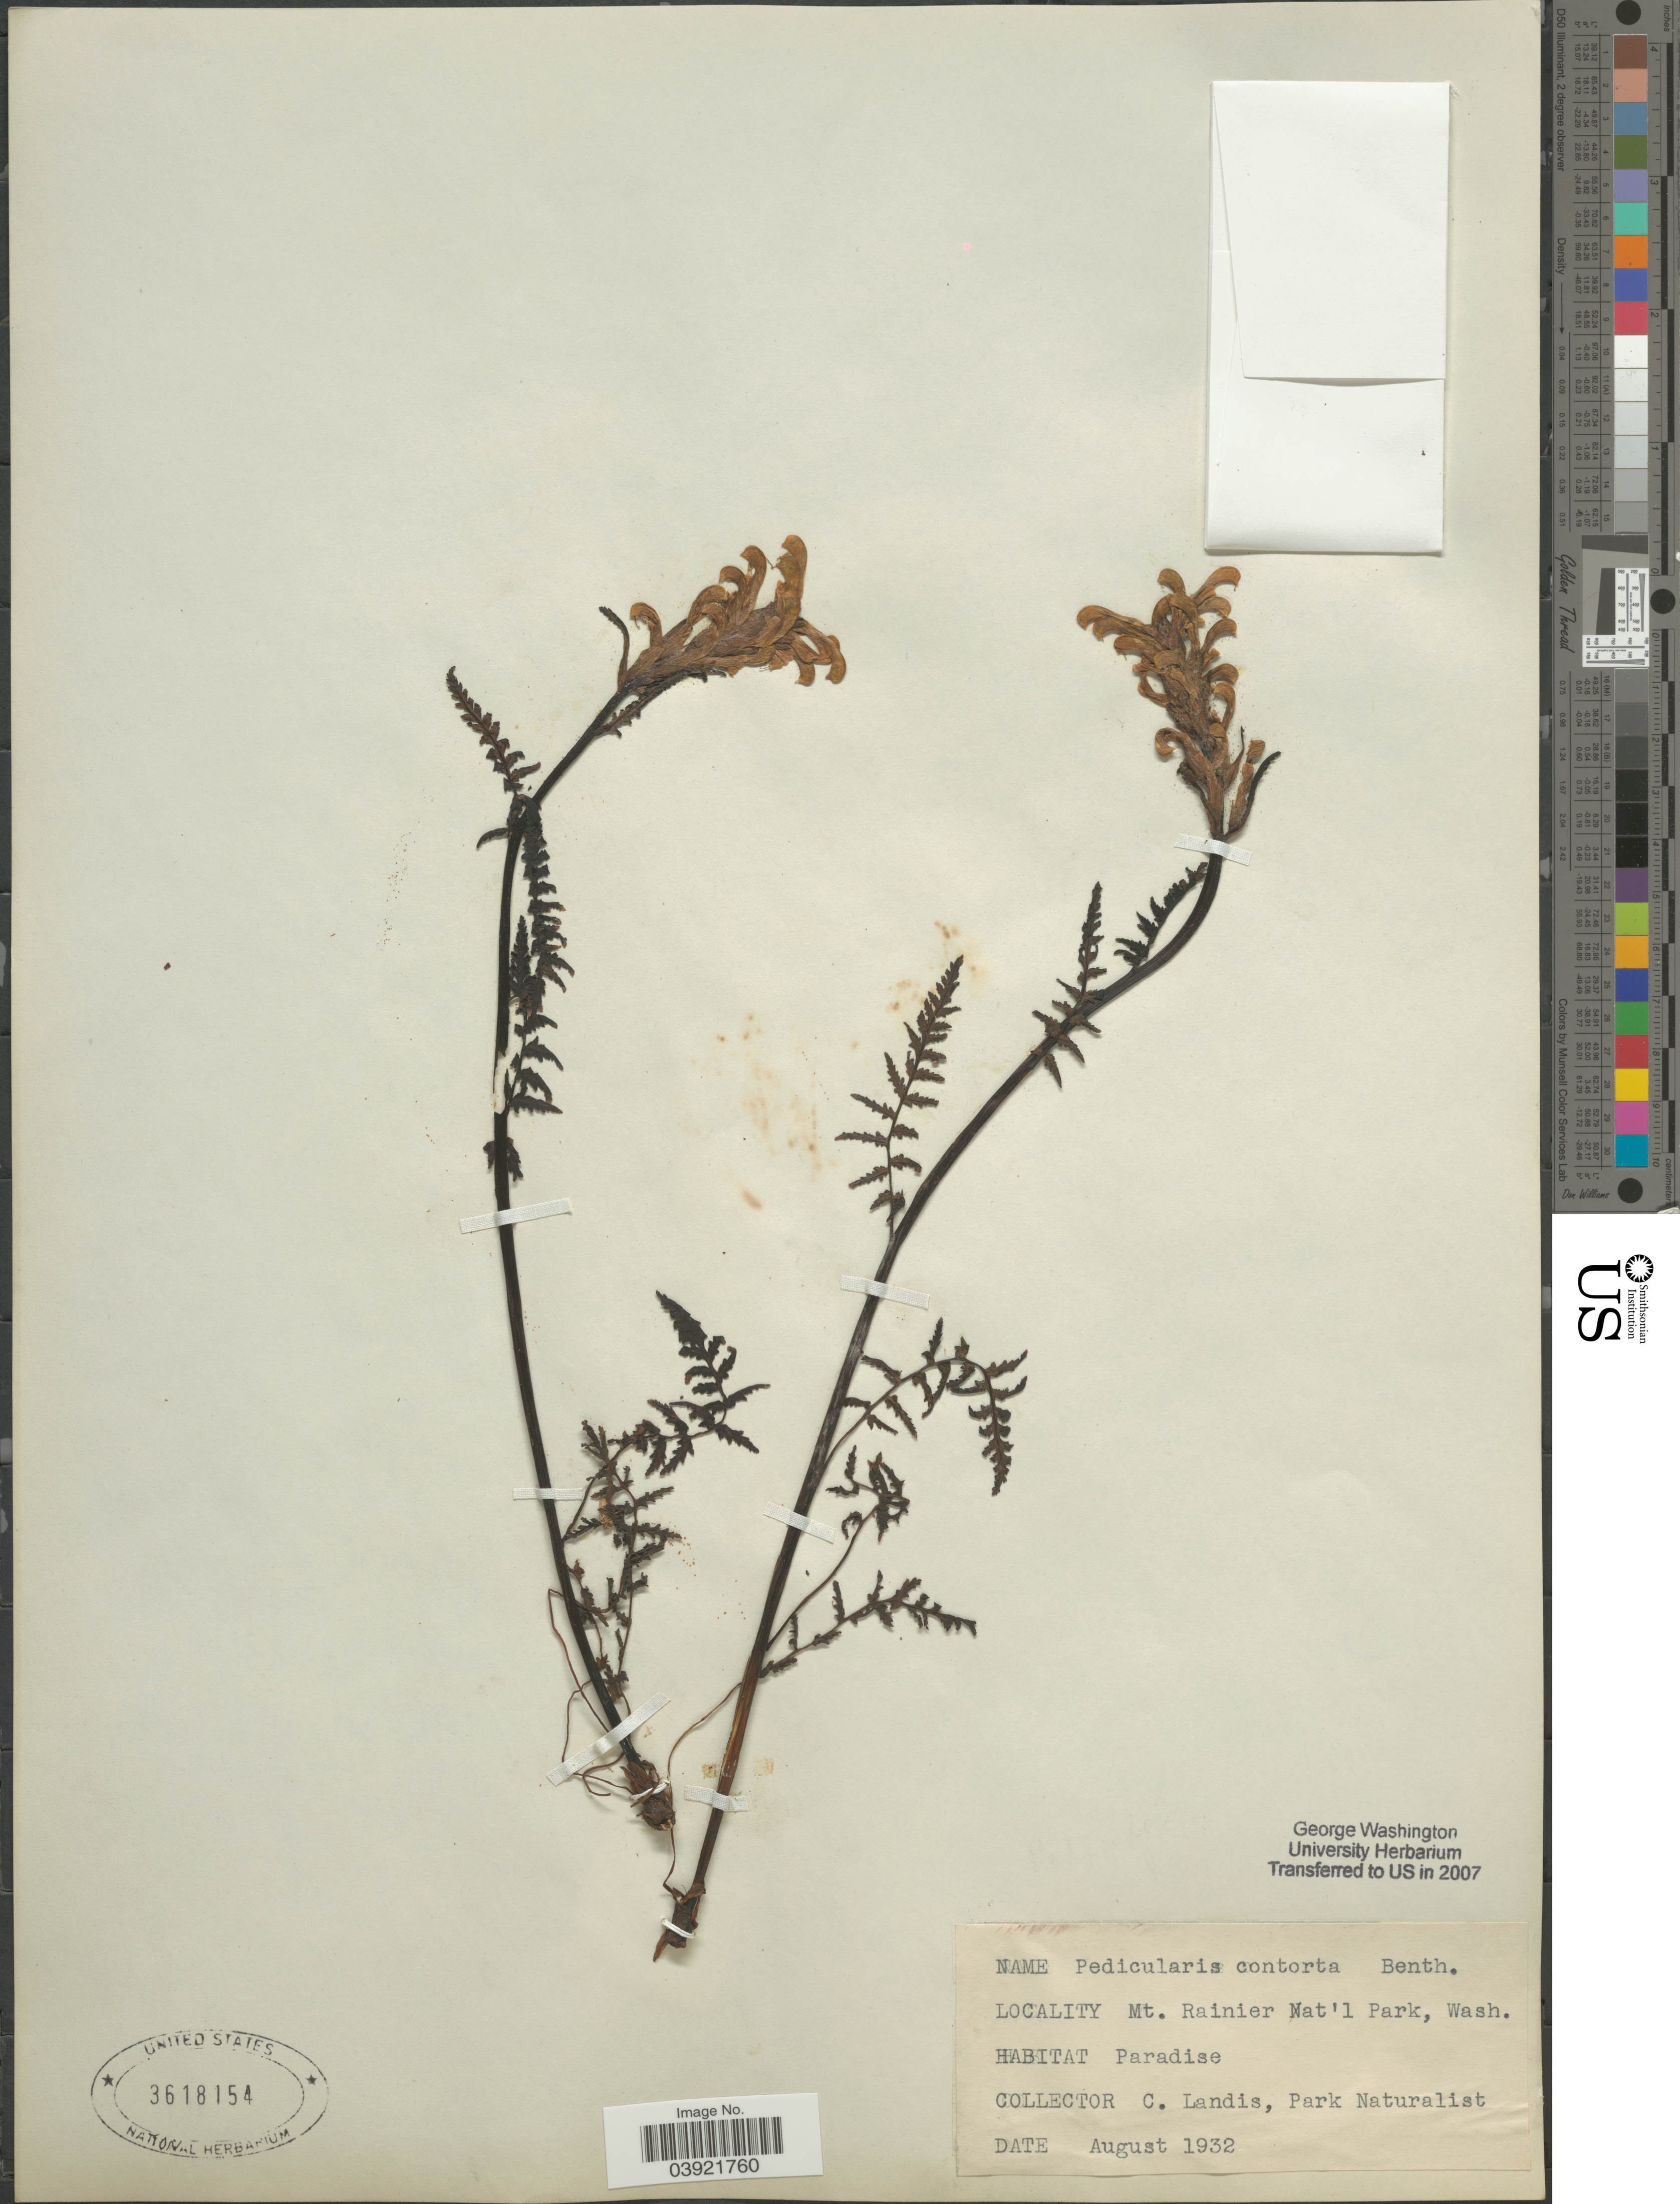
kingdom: Plantae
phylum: Tracheophyta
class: Magnoliopsida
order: Lamiales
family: Orobanchaceae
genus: Pedicularis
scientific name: Pedicularis contorta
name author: Benth.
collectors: C. Landis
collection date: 1932-08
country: United States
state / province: Washington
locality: Mt. Rainier Nat'l Park.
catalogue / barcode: US 3618154